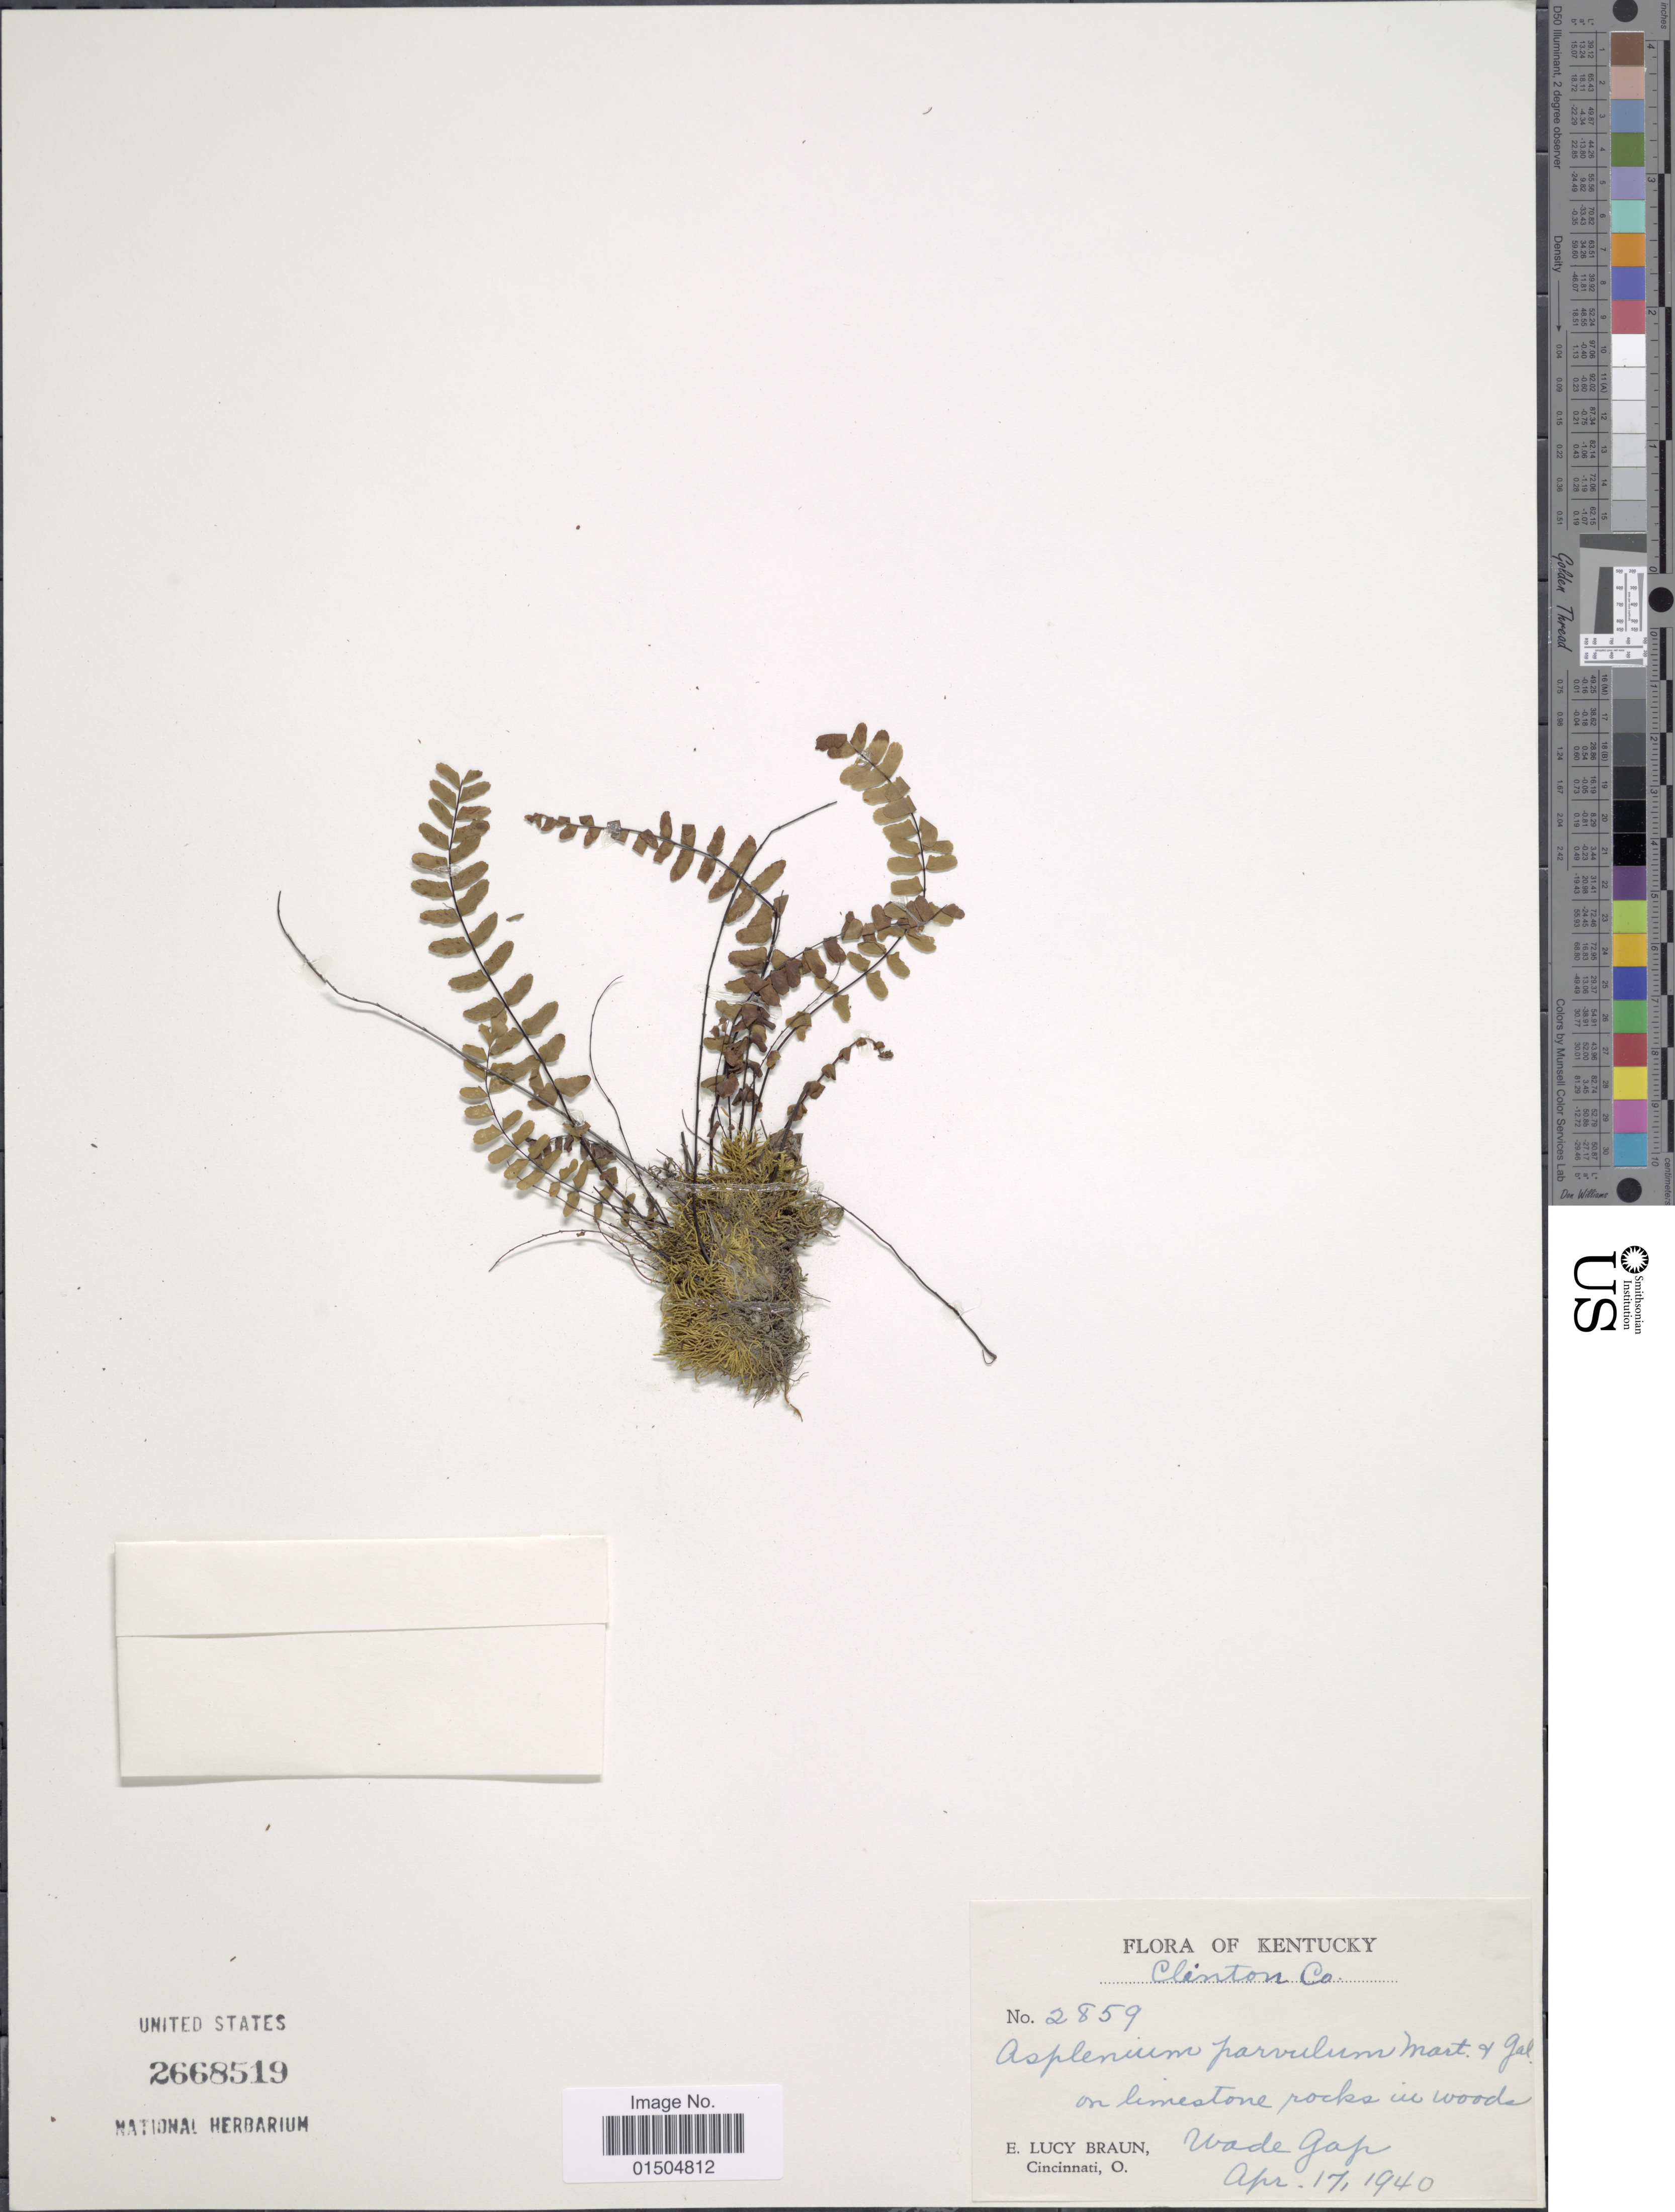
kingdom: Plantae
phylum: Tracheophyta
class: Polypodiopsida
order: Polypodiales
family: Aspleniaceae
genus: Asplenium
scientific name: Asplenium trichomanes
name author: L.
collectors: E. L. Braun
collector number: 2859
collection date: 1940-04-17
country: United States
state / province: Kentucky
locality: Clinton Co. Wade Gap.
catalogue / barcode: US 2668519